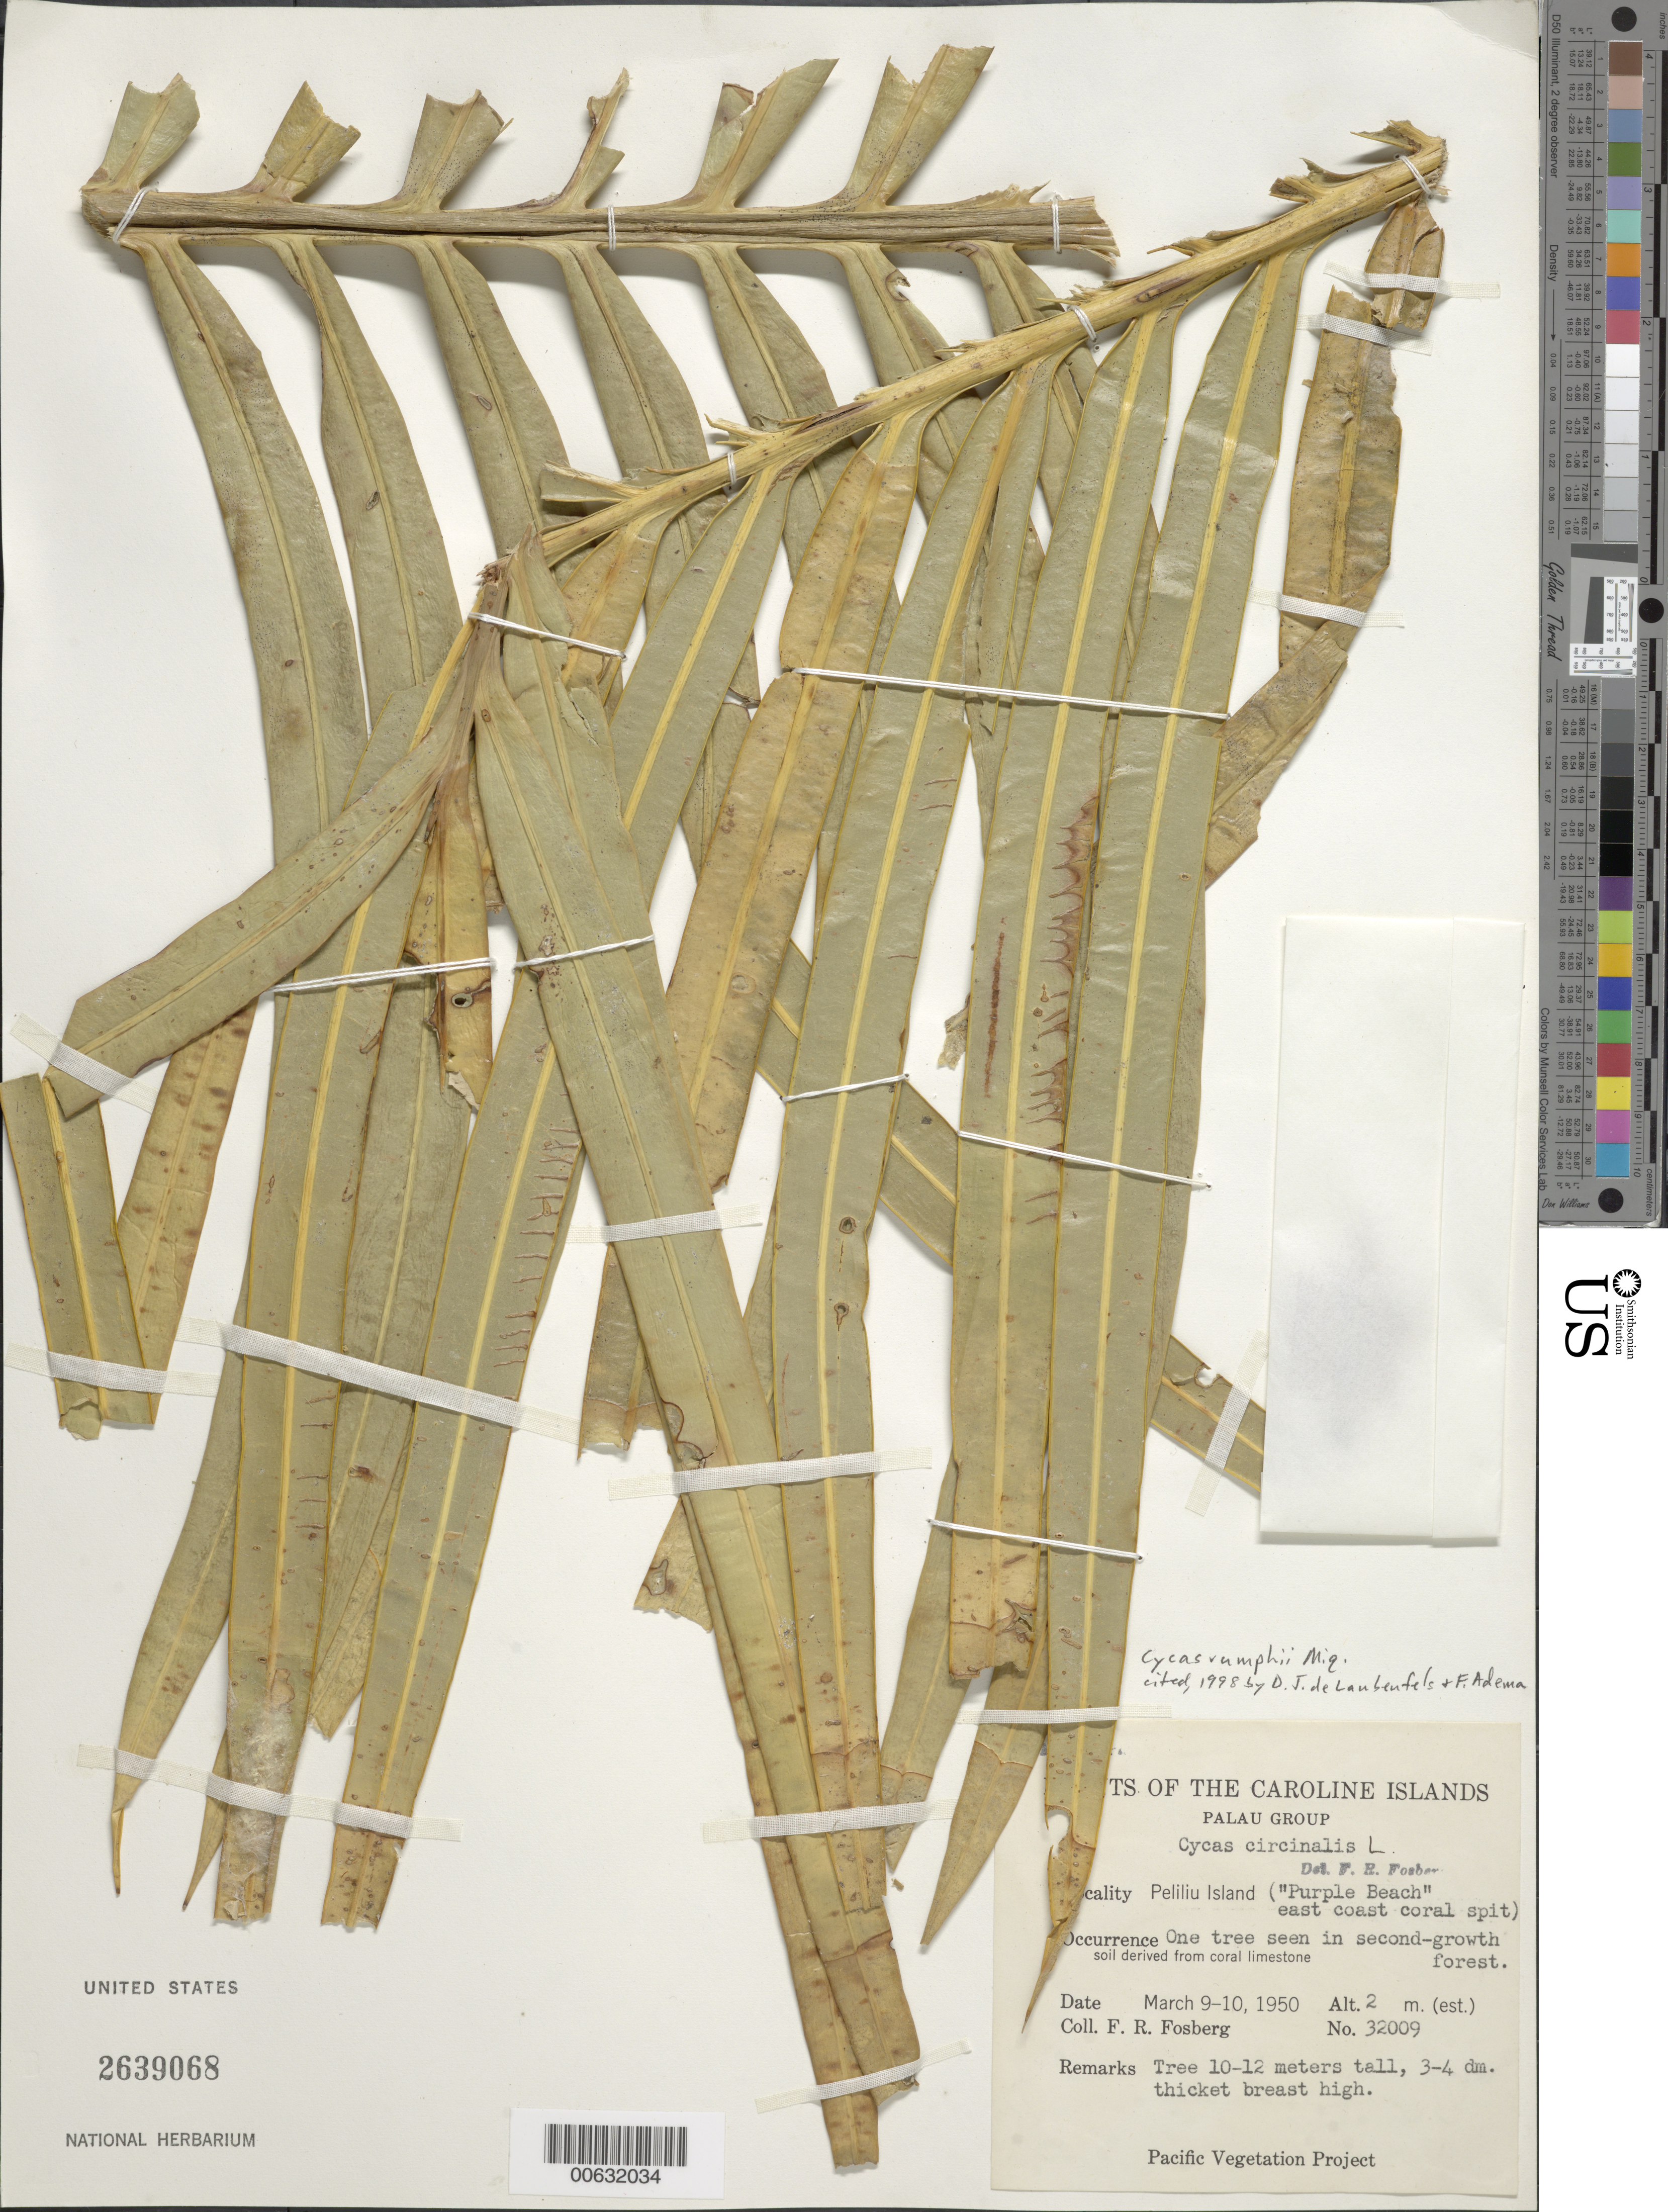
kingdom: Plantae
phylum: Tracheophyta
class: Cycadopsida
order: Cycadales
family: Cycadaceae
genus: Cycas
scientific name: Cycas rumphii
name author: Miq.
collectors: F. R. Fosberg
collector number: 32009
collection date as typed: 09 Mar 1950 to 10 Mar 1950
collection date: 1950-03-09/1950-03-10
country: Palau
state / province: Peleliu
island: Beliliou [Peleliu]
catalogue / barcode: US 2639068